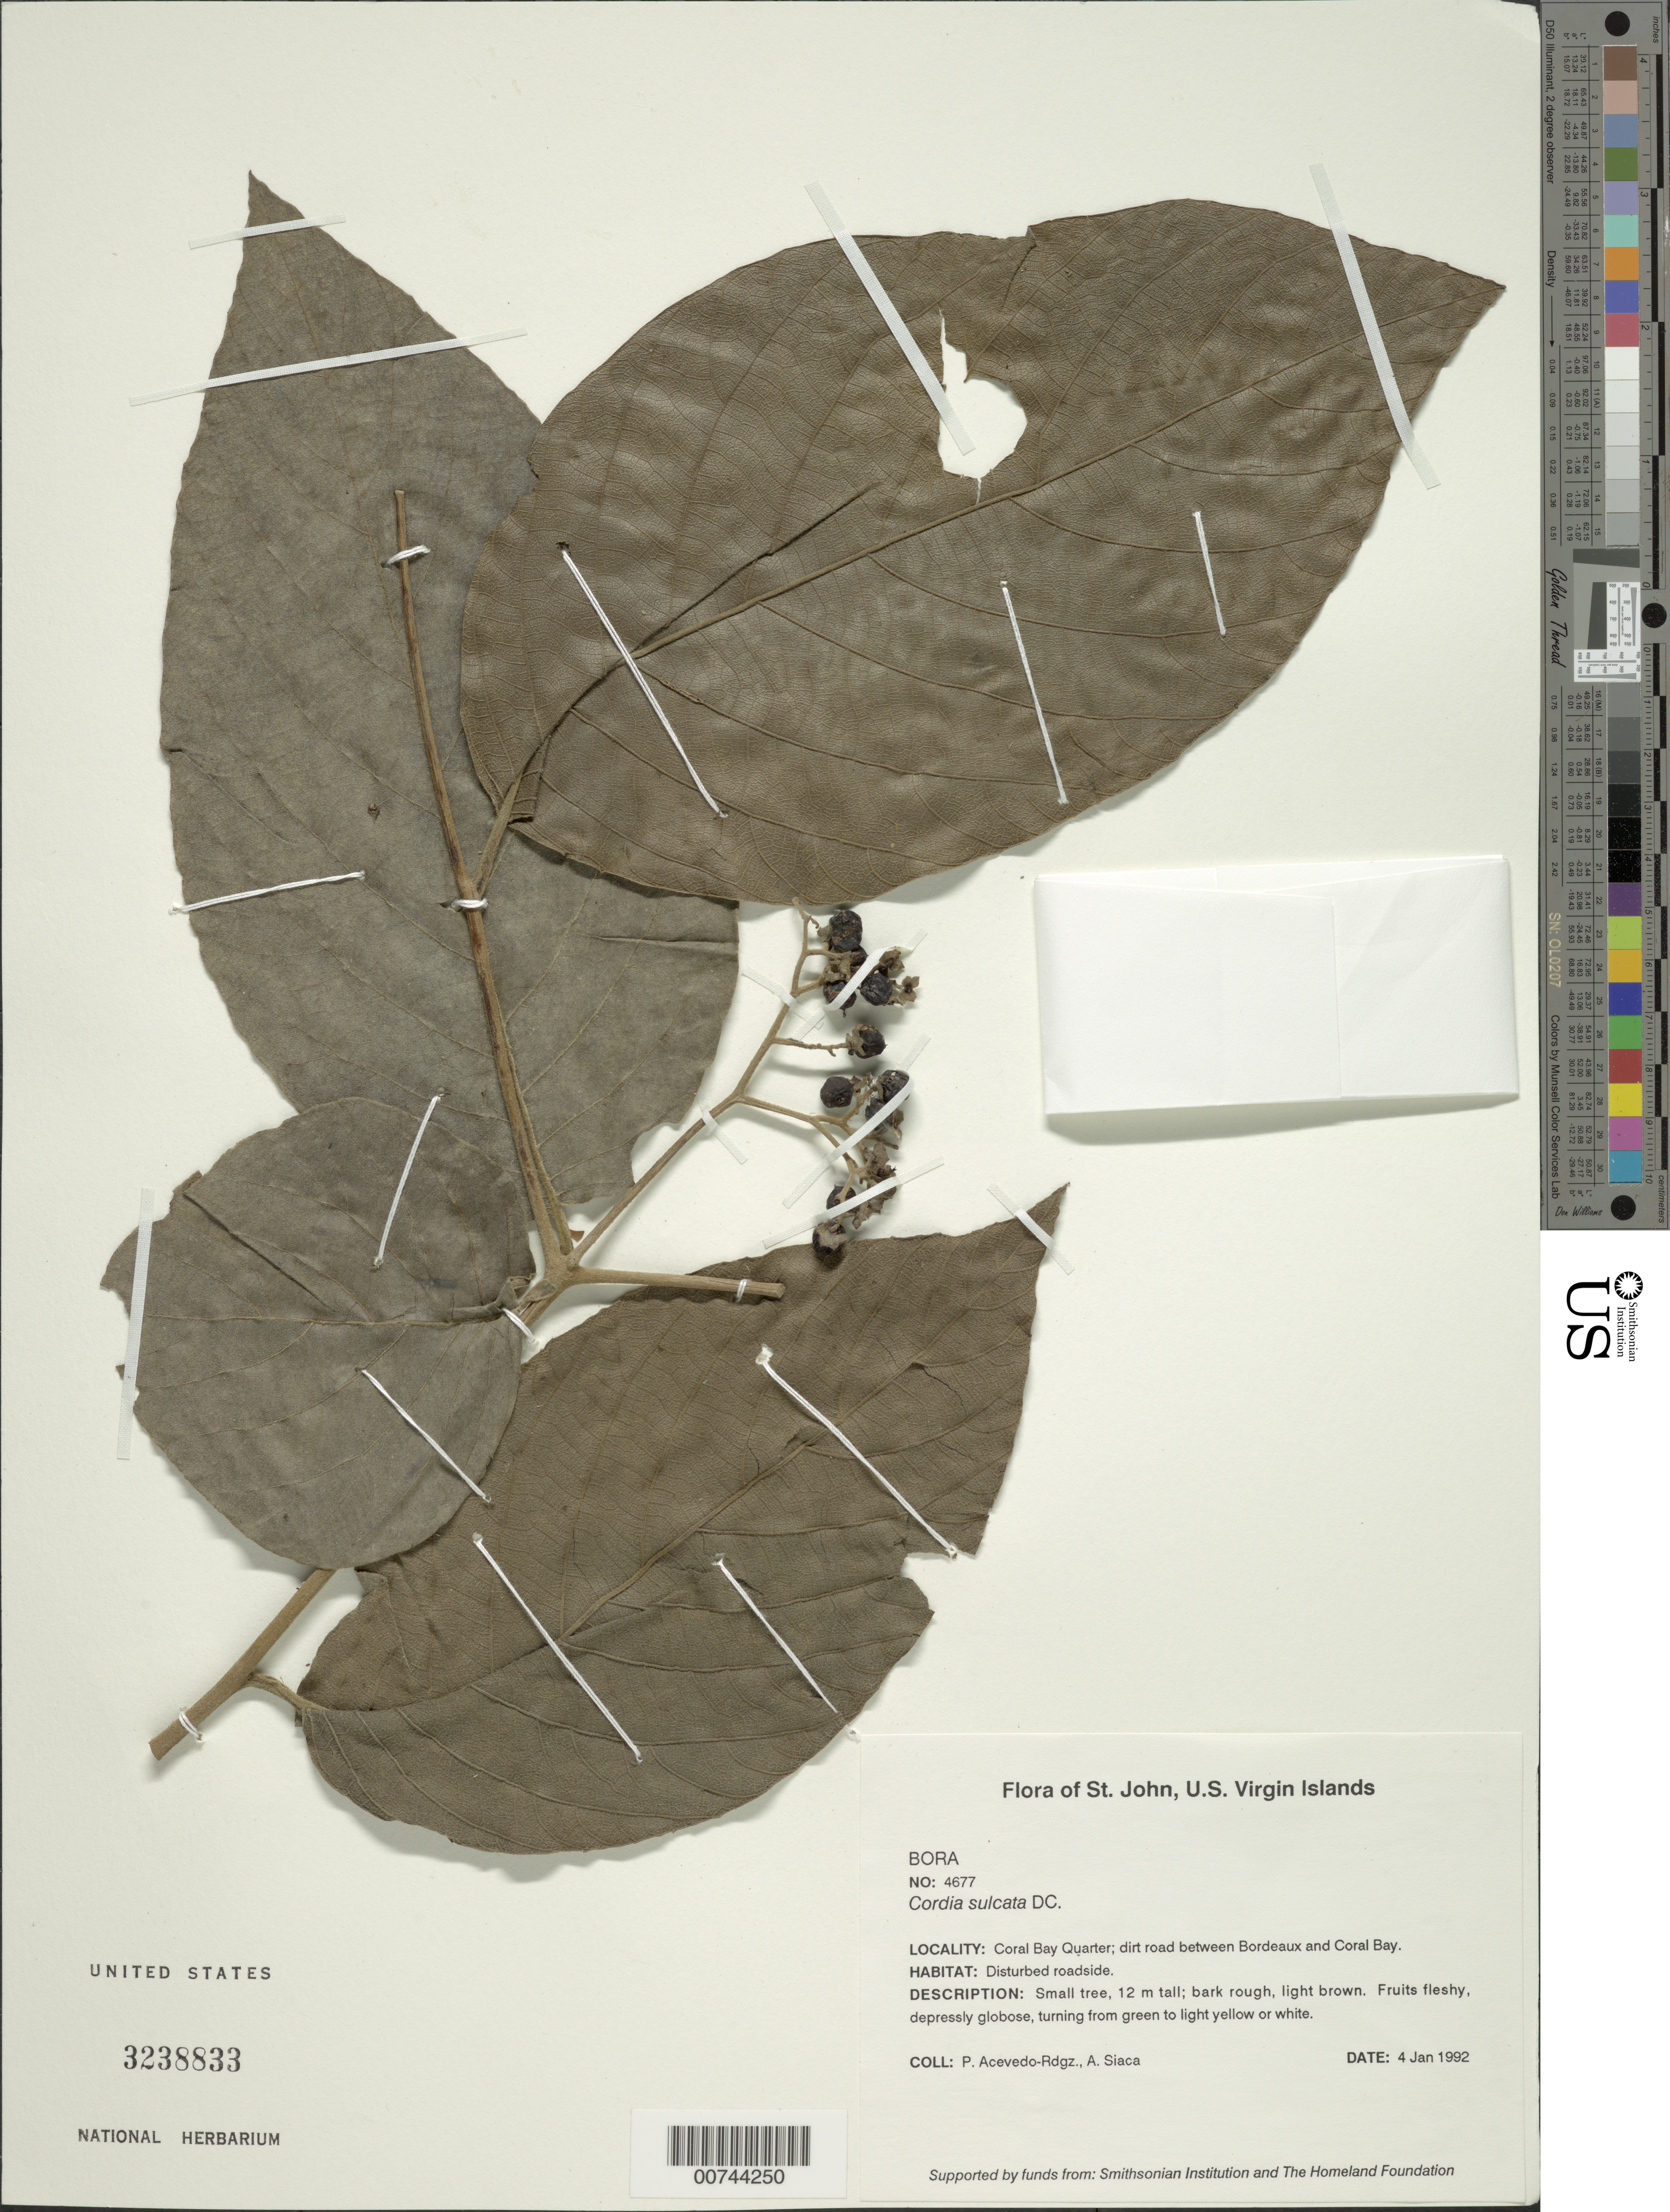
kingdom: Plantae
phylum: Tracheophyta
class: Magnoliopsida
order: Boraginales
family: Cordiaceae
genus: Cordia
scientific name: Cordia sulcata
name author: DC.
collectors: P. Acevedo-Rodr. & A. Siaca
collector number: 4677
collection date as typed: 04 Jan 1992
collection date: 1992-01-04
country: U.S. Virgin Islands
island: St. John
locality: Coral Bay Quarter; dirt road between Bordeaux and Coral Bay.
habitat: Disturbed roadside.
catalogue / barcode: US 3238833